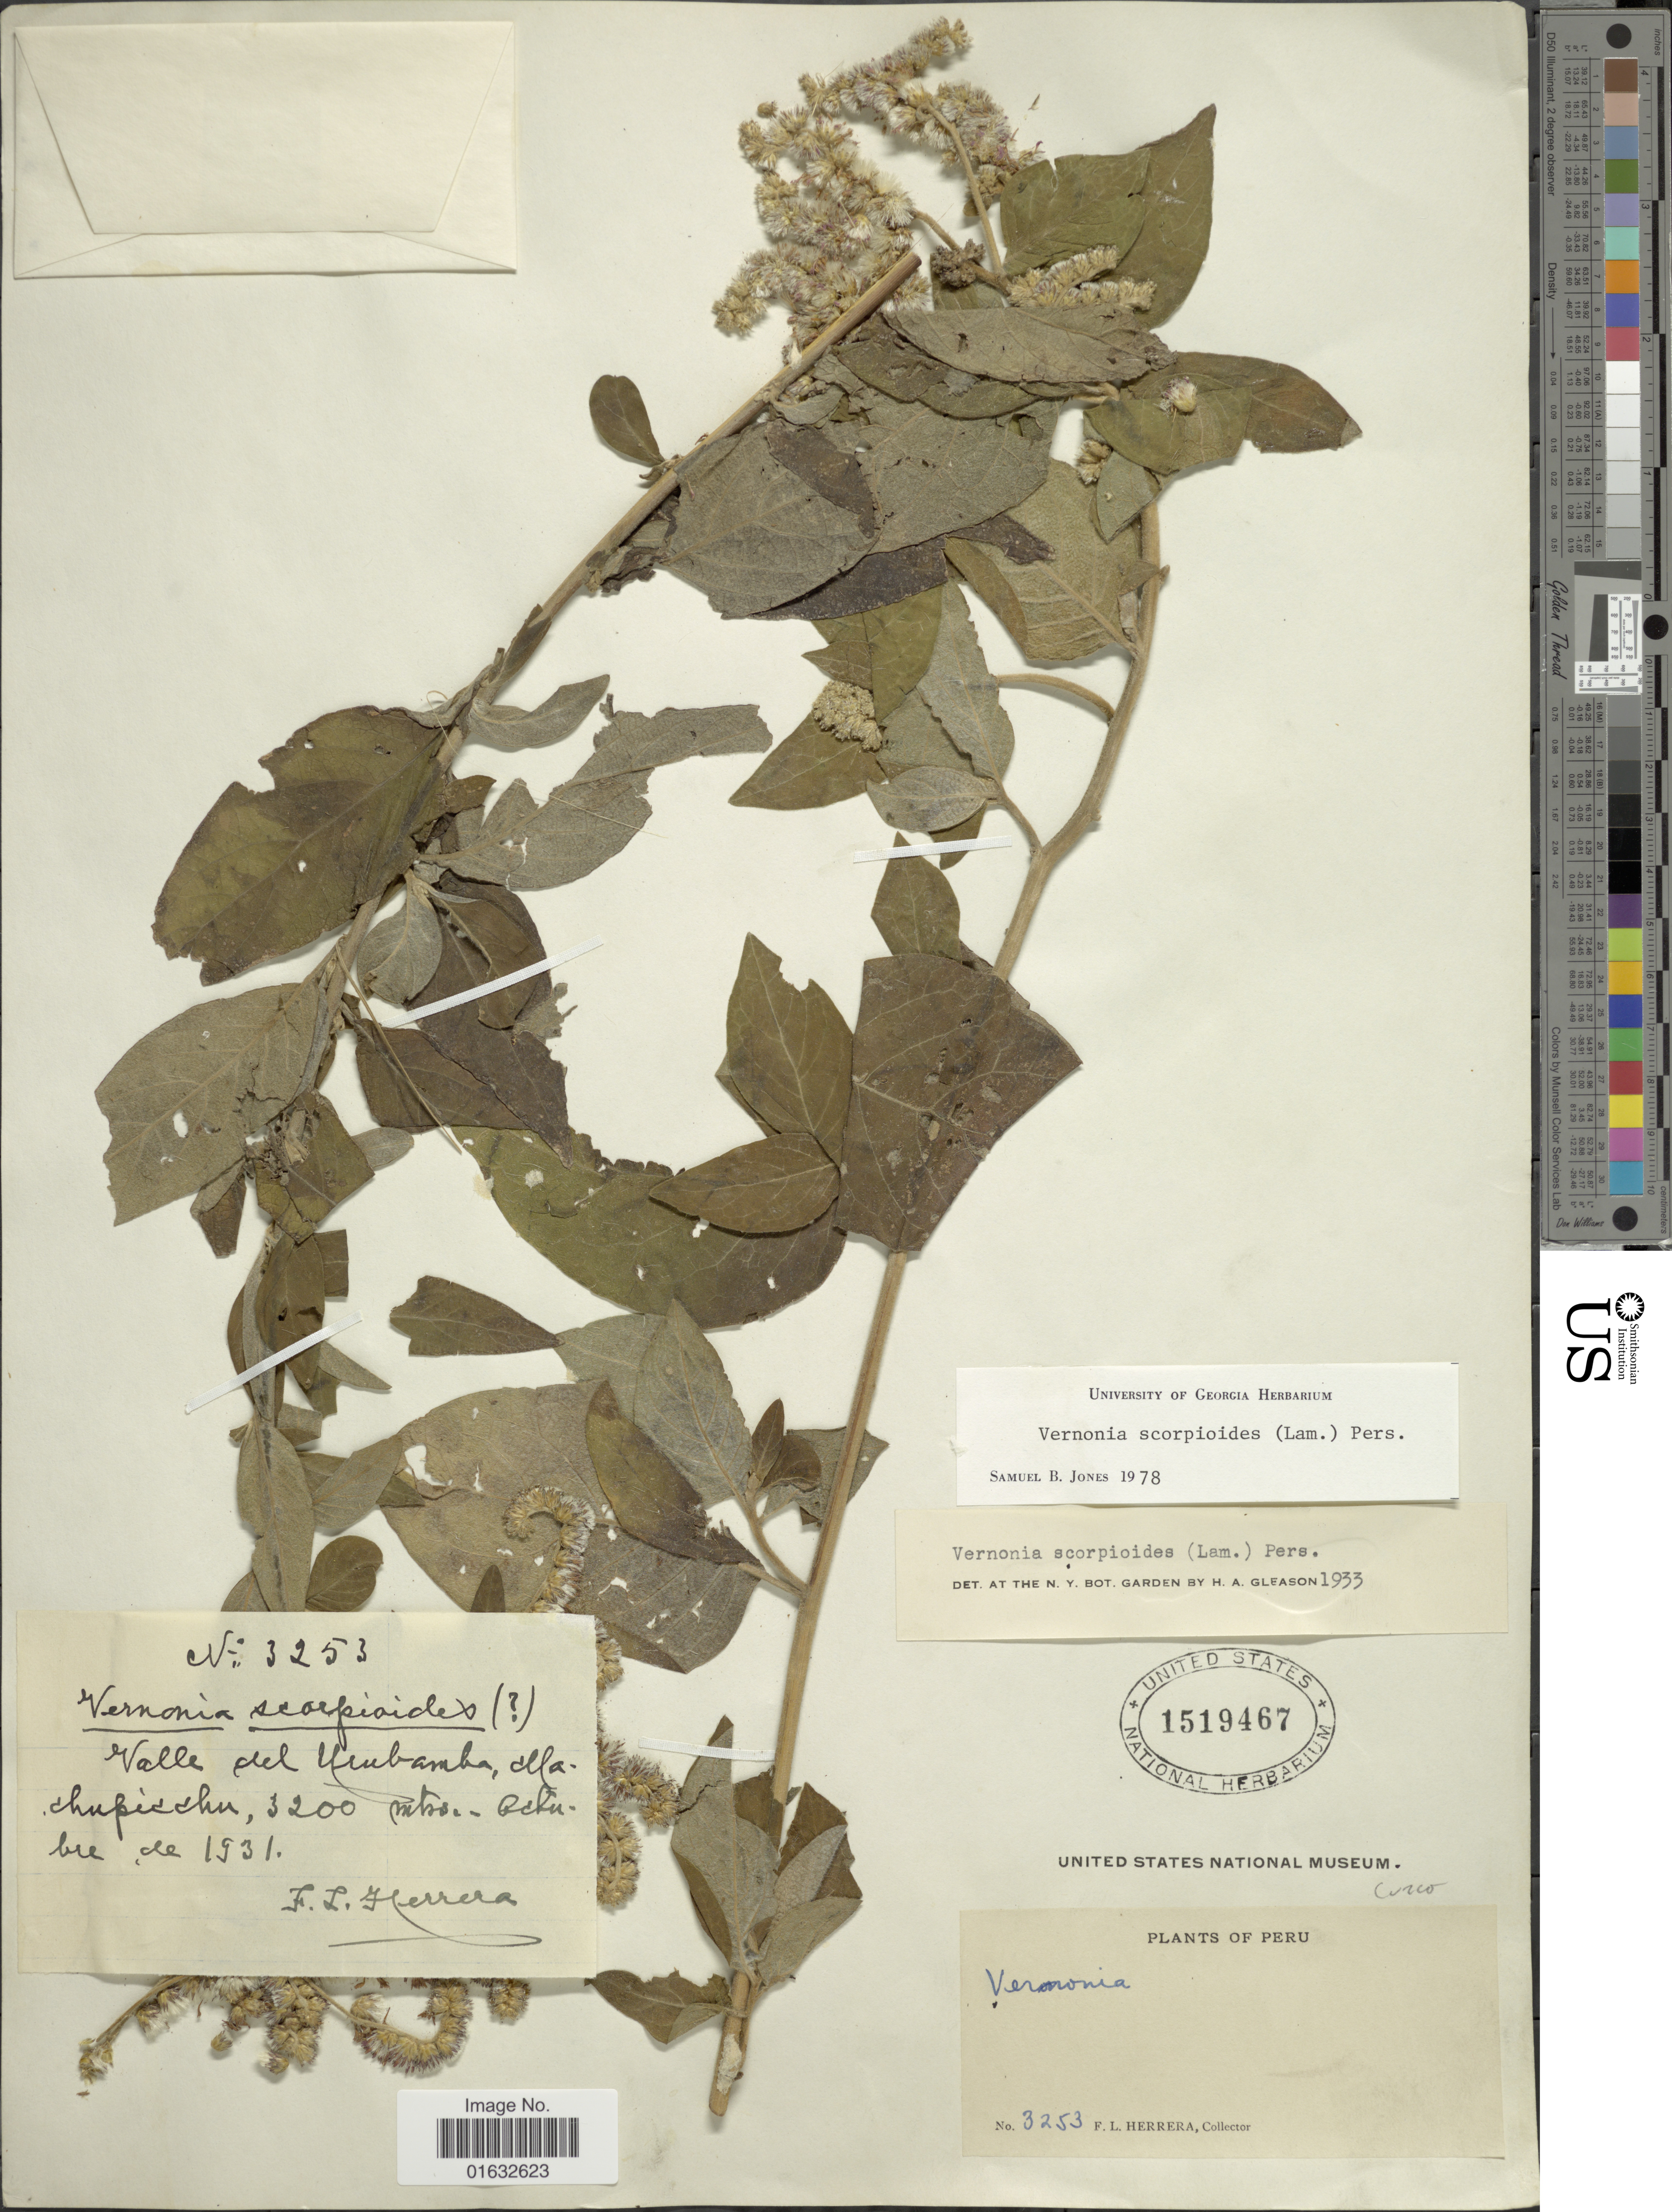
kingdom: Plantae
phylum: Tracheophyta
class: Magnoliopsida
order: Asterales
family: Asteraceae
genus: Cyrtocymura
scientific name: Cyrtocymura scorpioides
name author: (Lam.) H. Rob.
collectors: F. L. Herrera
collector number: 3253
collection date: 1931-10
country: Peru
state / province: Cusco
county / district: Urubamba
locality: Valle del Urubamba, Machu Picchu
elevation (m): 3200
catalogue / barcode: US 1519467